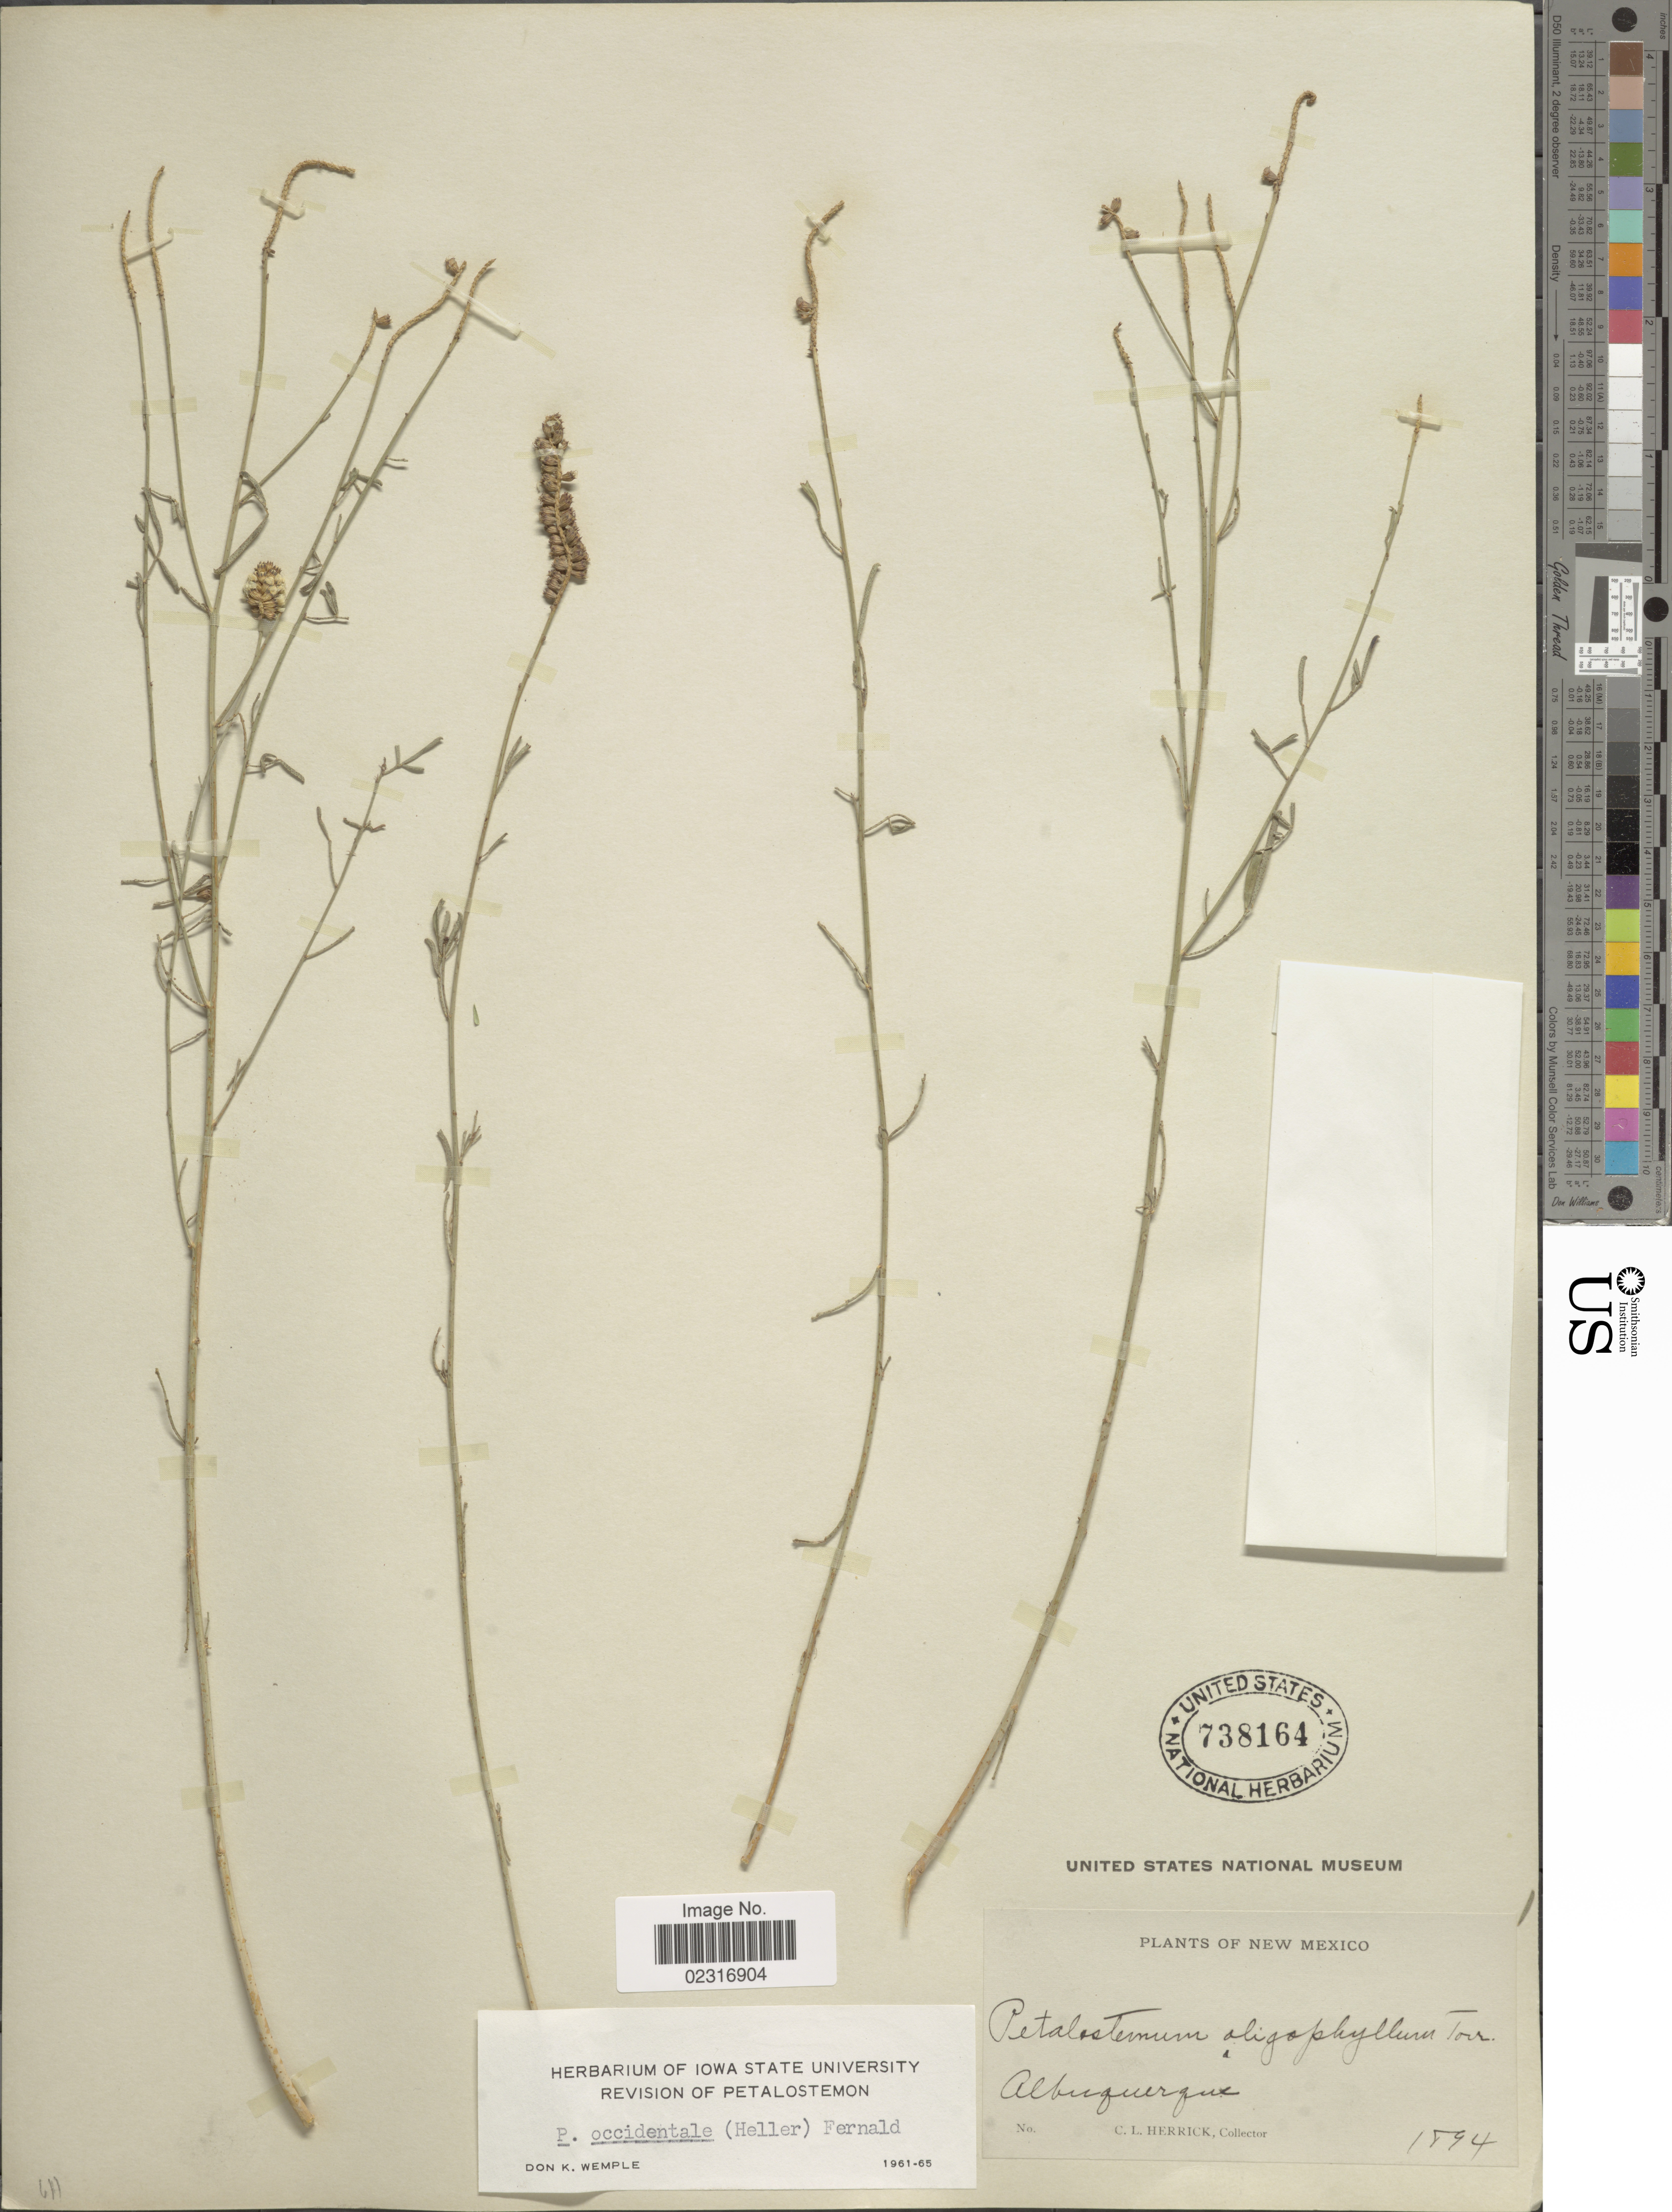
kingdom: Plantae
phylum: Tracheophyta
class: Magnoliopsida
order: Fabales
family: Fabaceae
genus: Dalea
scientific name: Dalea candida var. oligophylla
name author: (Torr) Shinners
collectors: C. Herrick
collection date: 1894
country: United States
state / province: New Mexico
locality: Albuquerque.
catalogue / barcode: US 738164